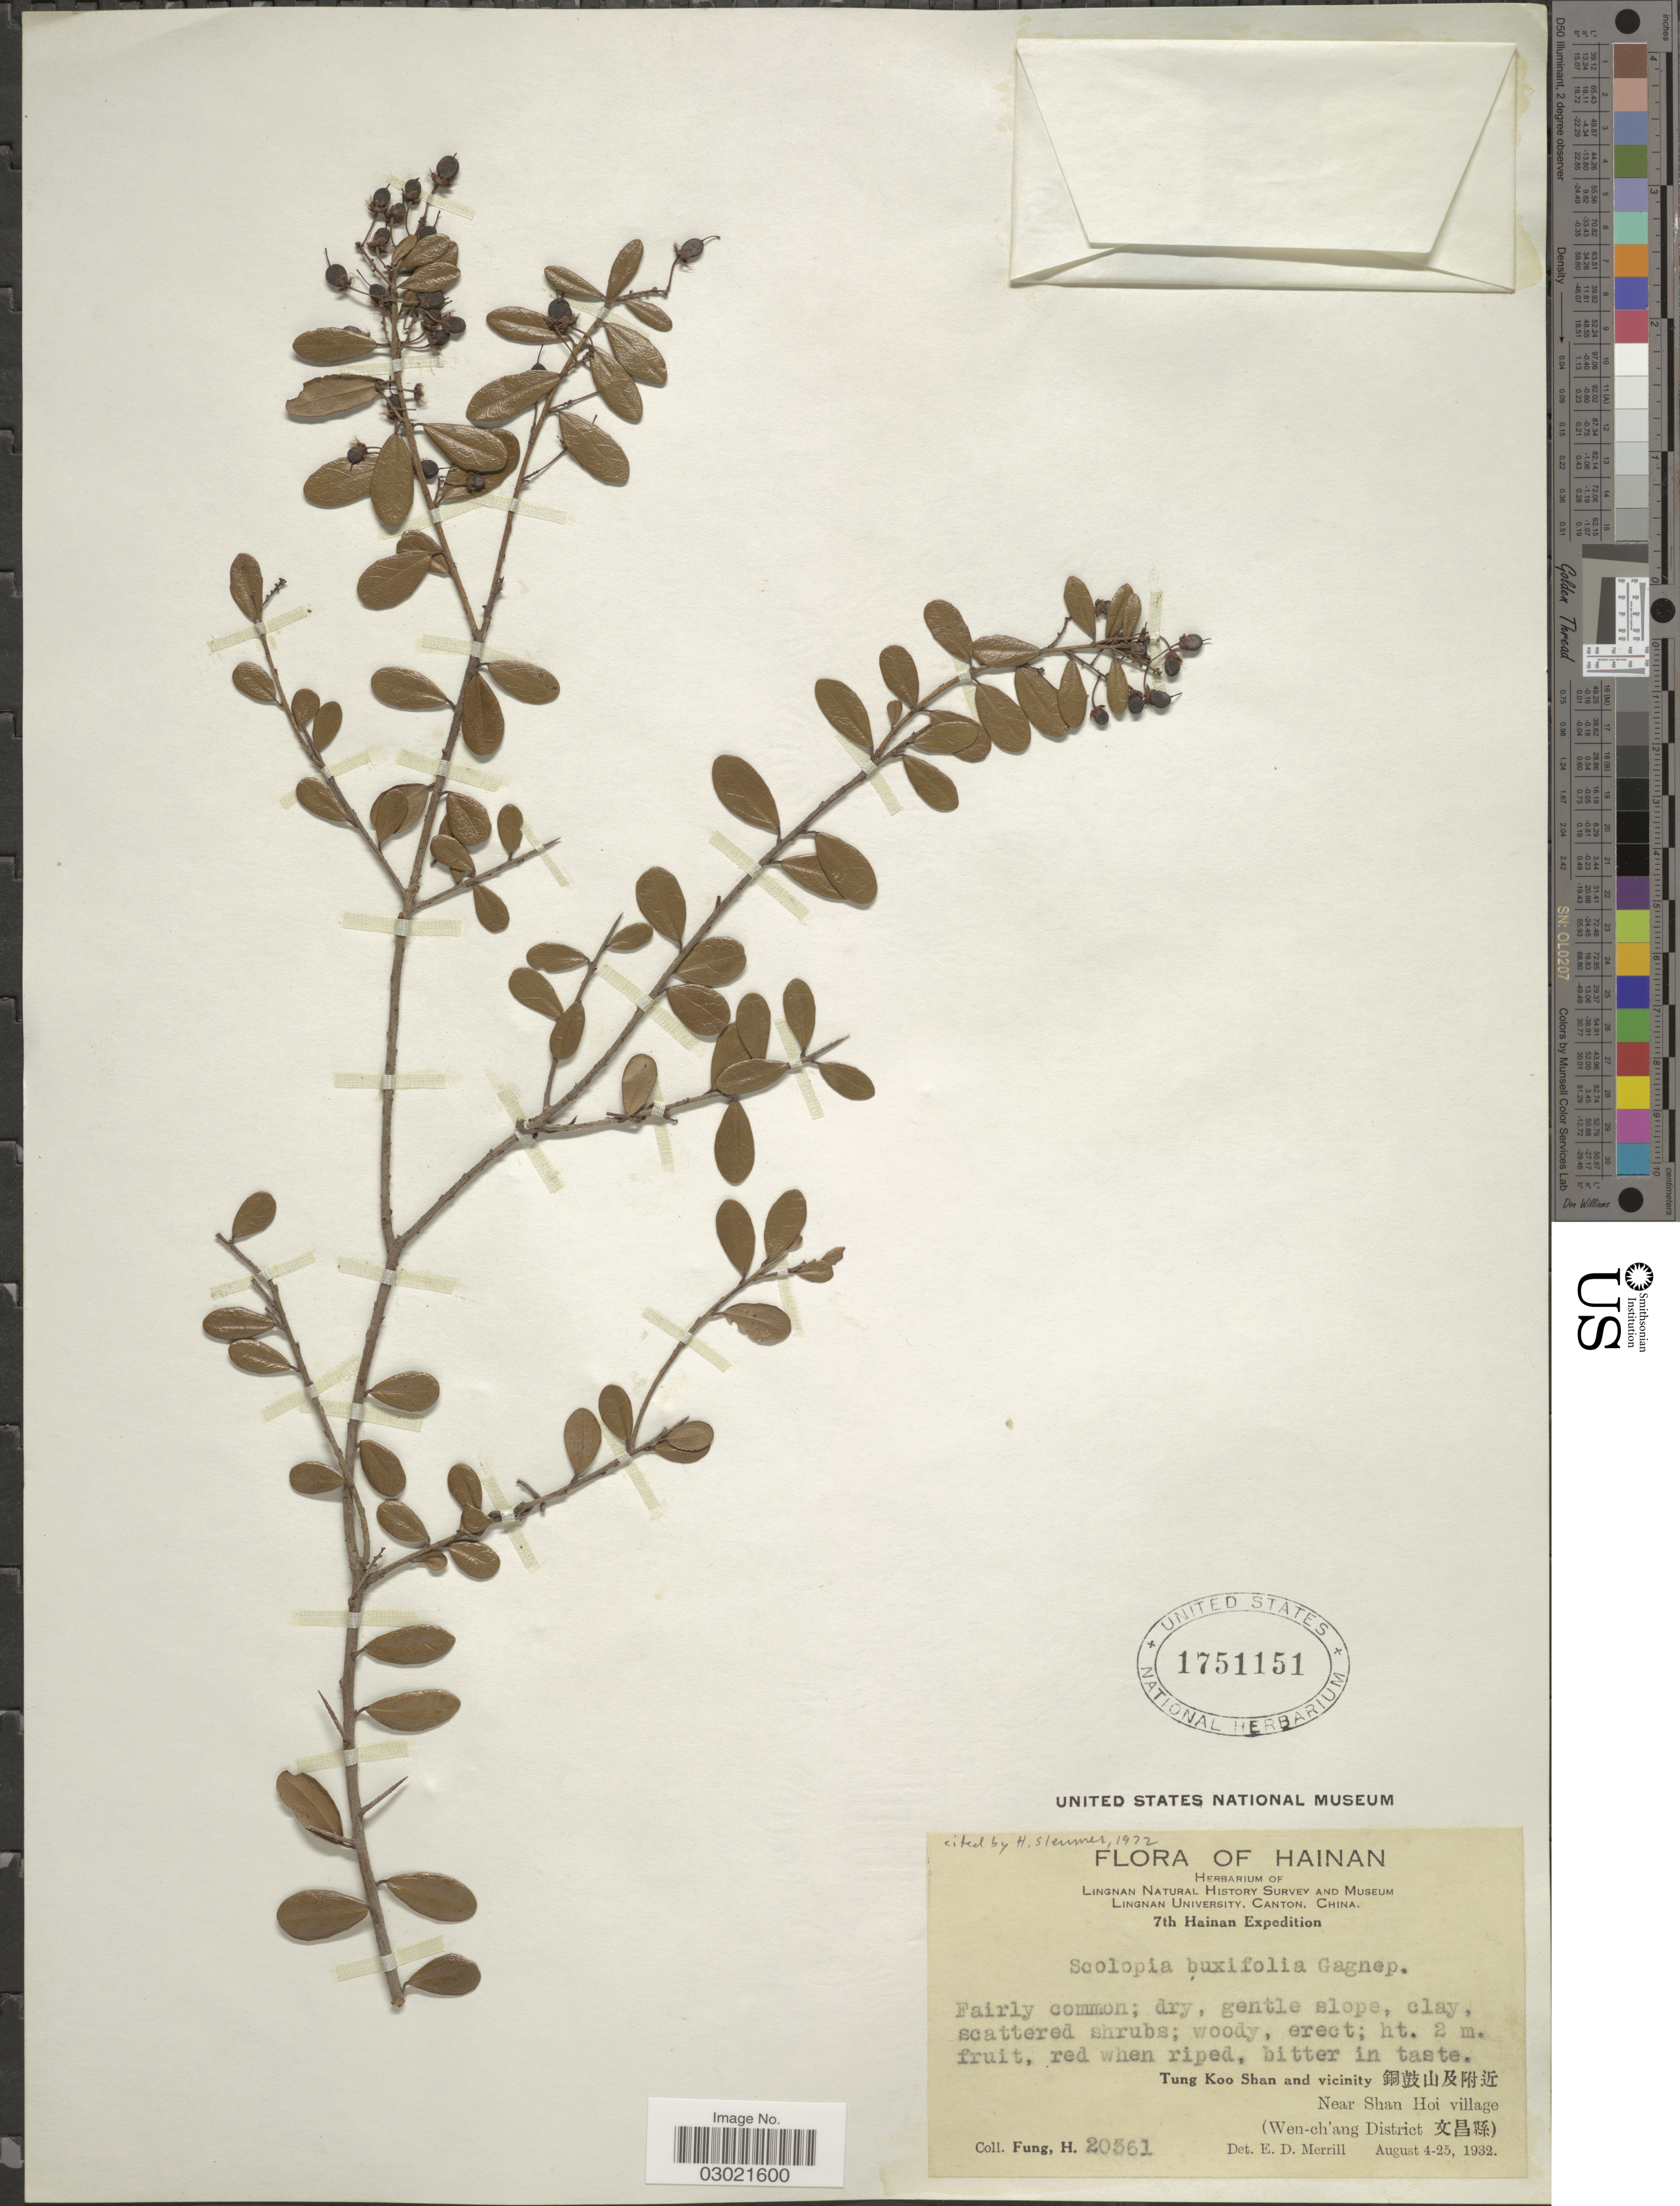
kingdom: Plantae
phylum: Tracheophyta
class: Magnoliopsida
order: Malpighiales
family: Salicaceae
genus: Scolopia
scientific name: Scolopia buxifolia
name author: Gagnep.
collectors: H. Fung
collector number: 20561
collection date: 1932-08-04/1932-08-25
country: China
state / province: Hainan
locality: Tung Koo Shan and vicinity X. Near Shan Hoi village. (Wen-ch'ang District X).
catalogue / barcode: US 1751151